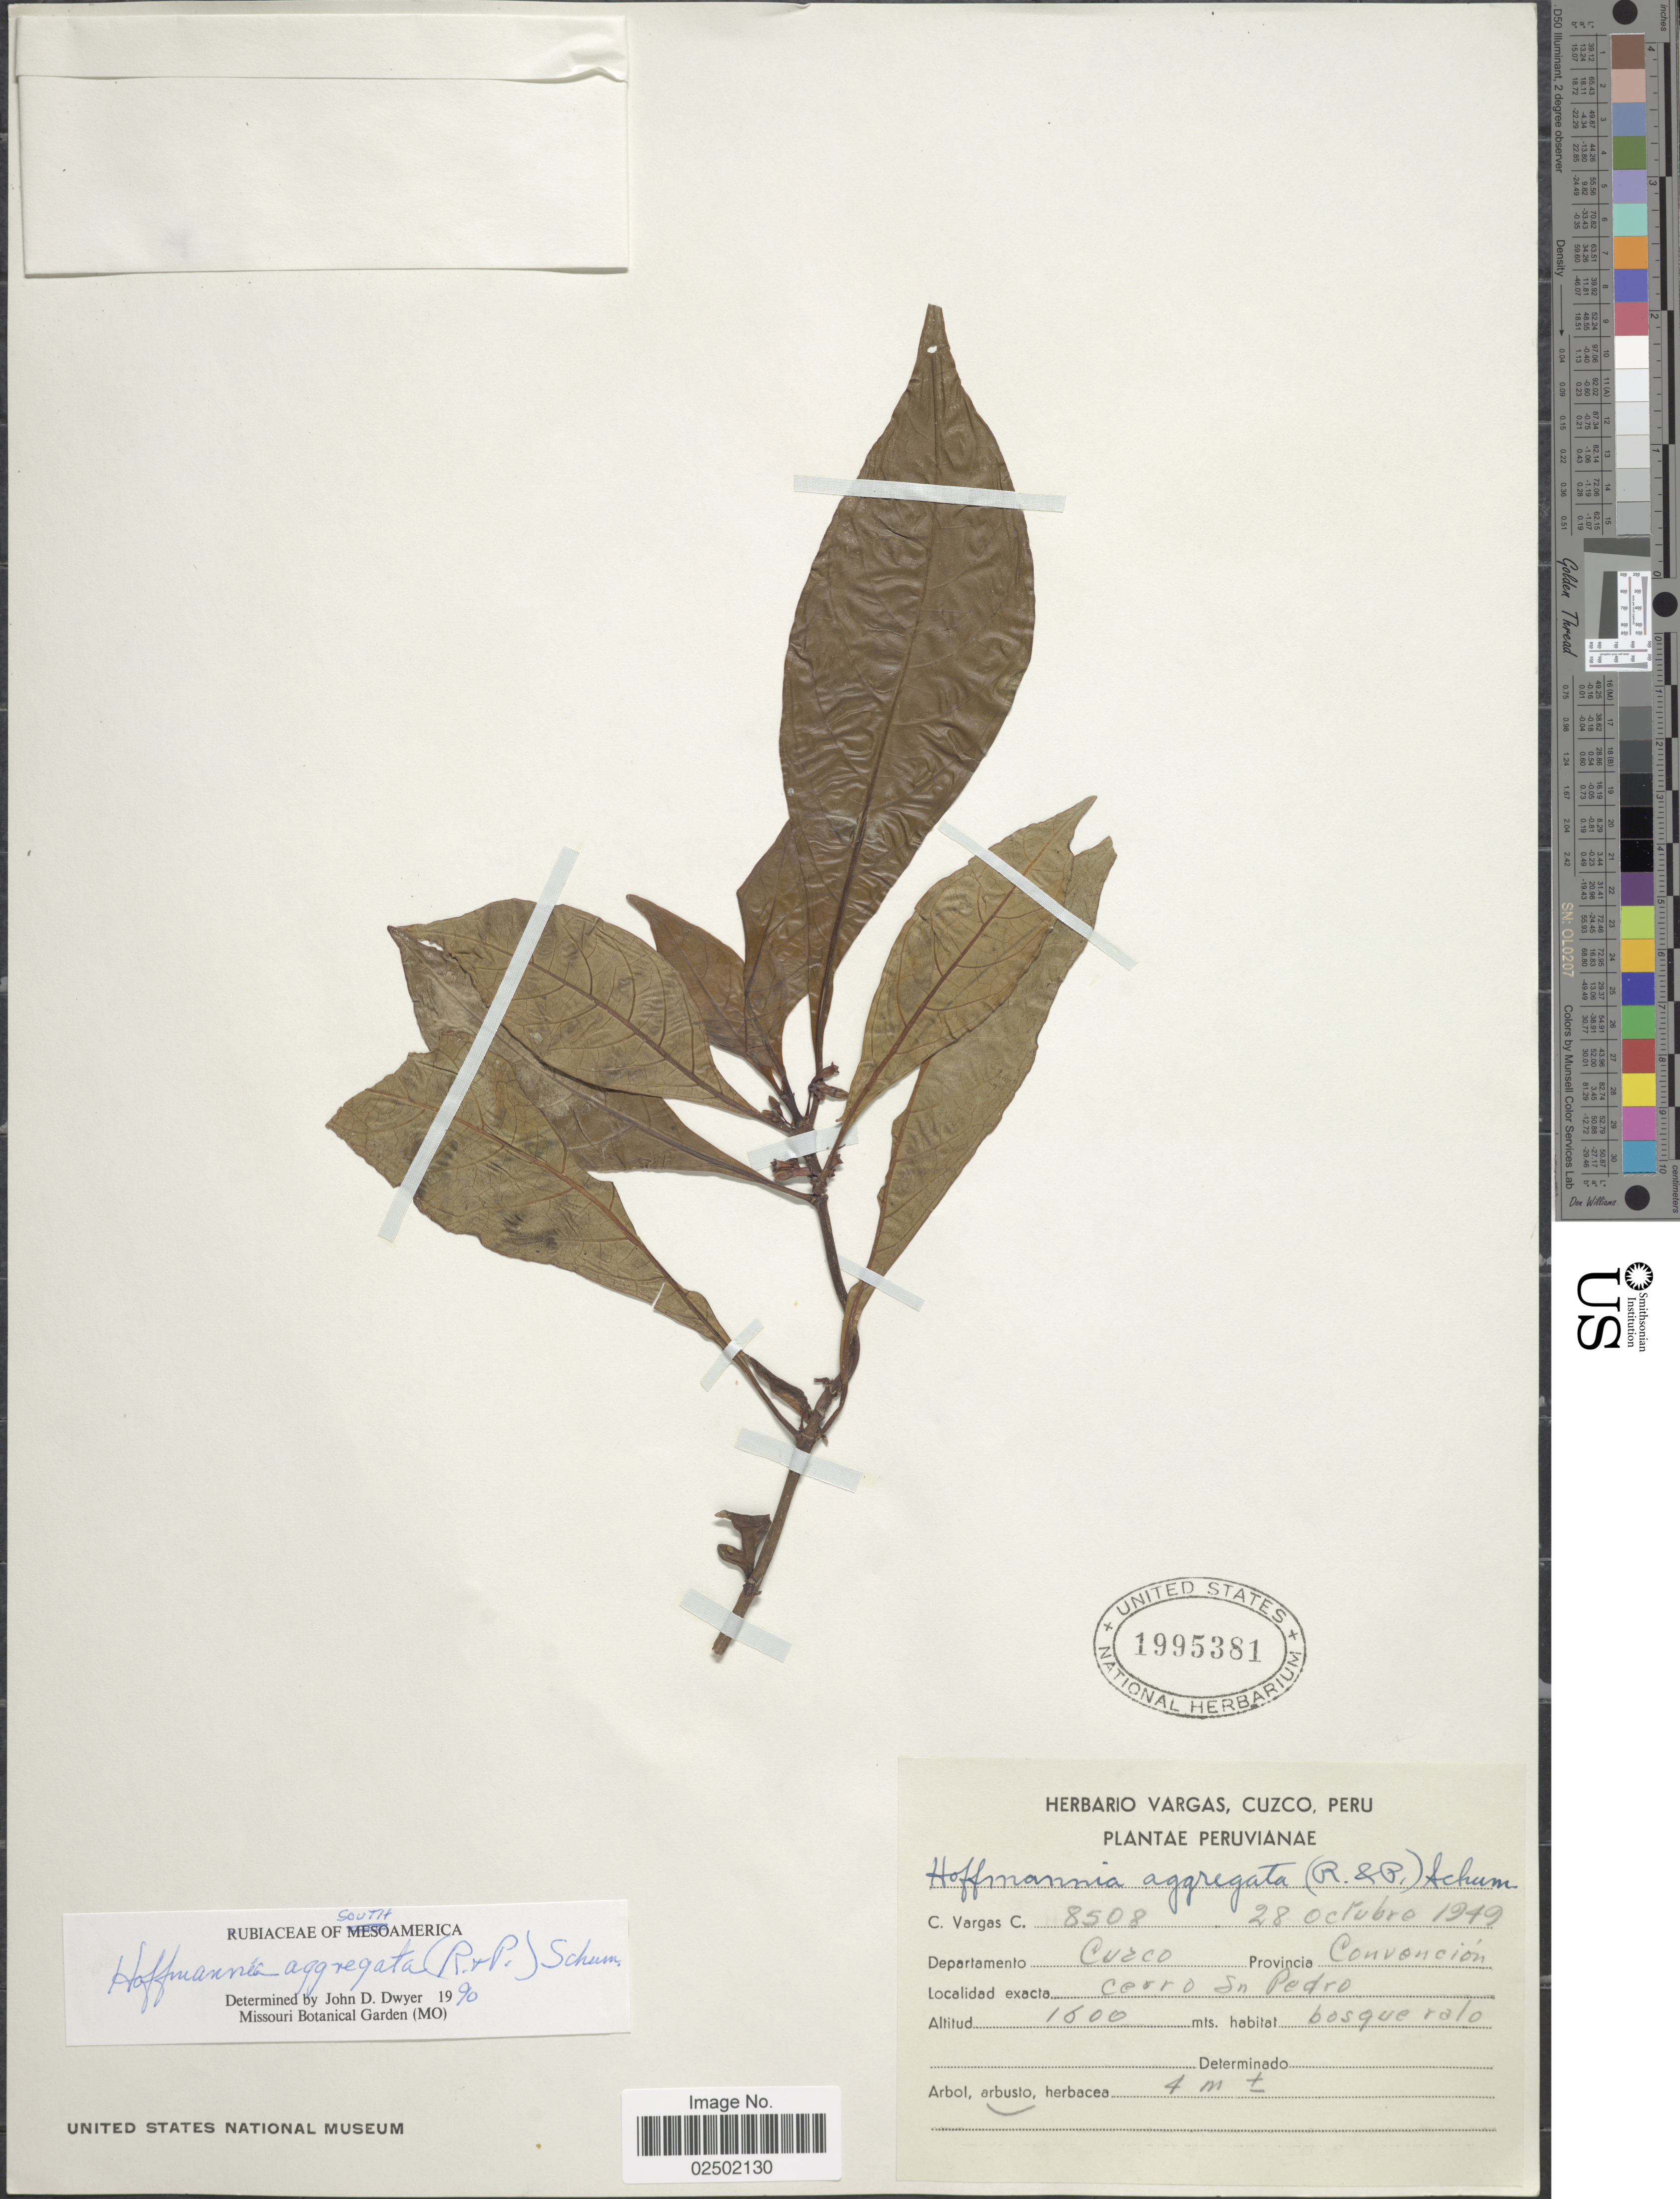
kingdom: Plantae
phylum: Tracheophyta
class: Magnoliopsida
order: Gentianales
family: Rubiaceae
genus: Hoffmannia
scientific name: Hoffmannia aggregata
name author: (Ruiz & Pav.) K. Schum.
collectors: C. Vargas Calderón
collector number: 8508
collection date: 1949-10-28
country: Peru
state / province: Cusco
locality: Departamento Cuzco. Provincia Convoncion. Cerro Sn Pedro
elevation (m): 1600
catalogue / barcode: US 1995381